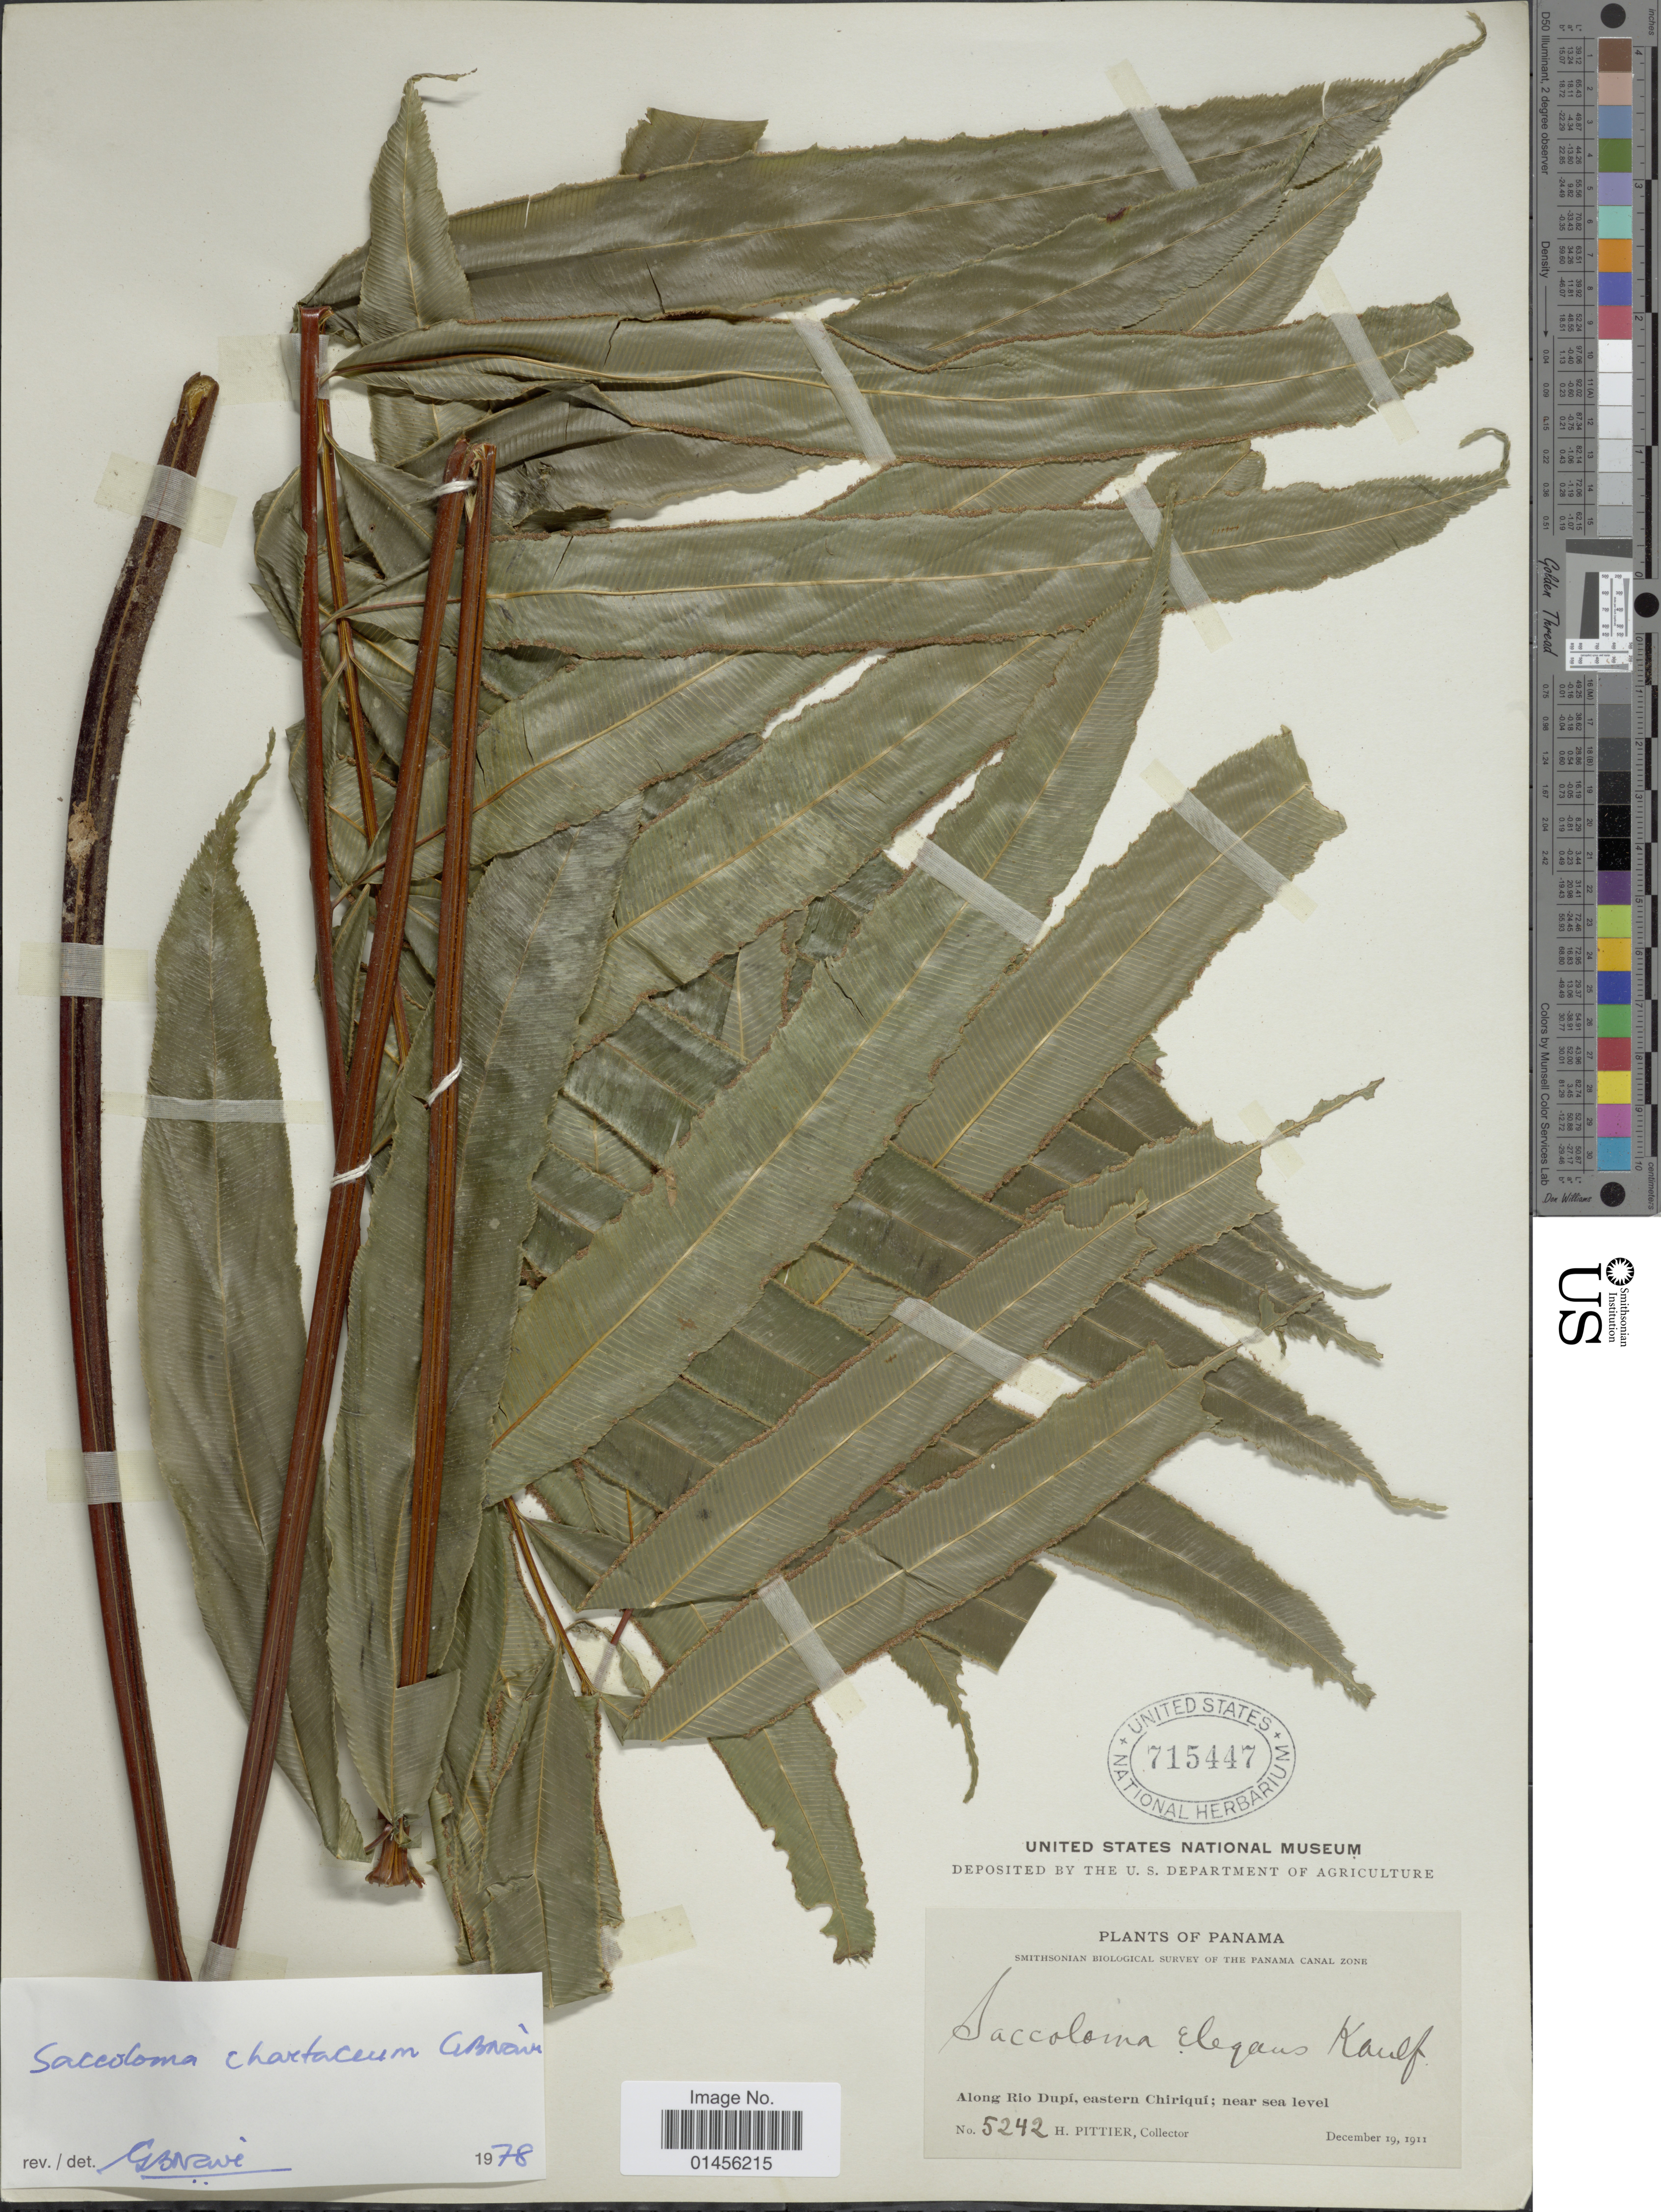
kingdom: Plantae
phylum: Tracheophyta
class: Polypodiopsida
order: Polypodiales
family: Saccolomataceae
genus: Saccoloma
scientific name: Saccoloma elegans subsp. chartaceum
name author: Cremers & K.U. Kramer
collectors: H. F. Pittier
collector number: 5242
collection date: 1911-12-19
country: Panama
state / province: Chiriqui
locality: Along Rio Dupí, eastern Chiriqui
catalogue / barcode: US 715447